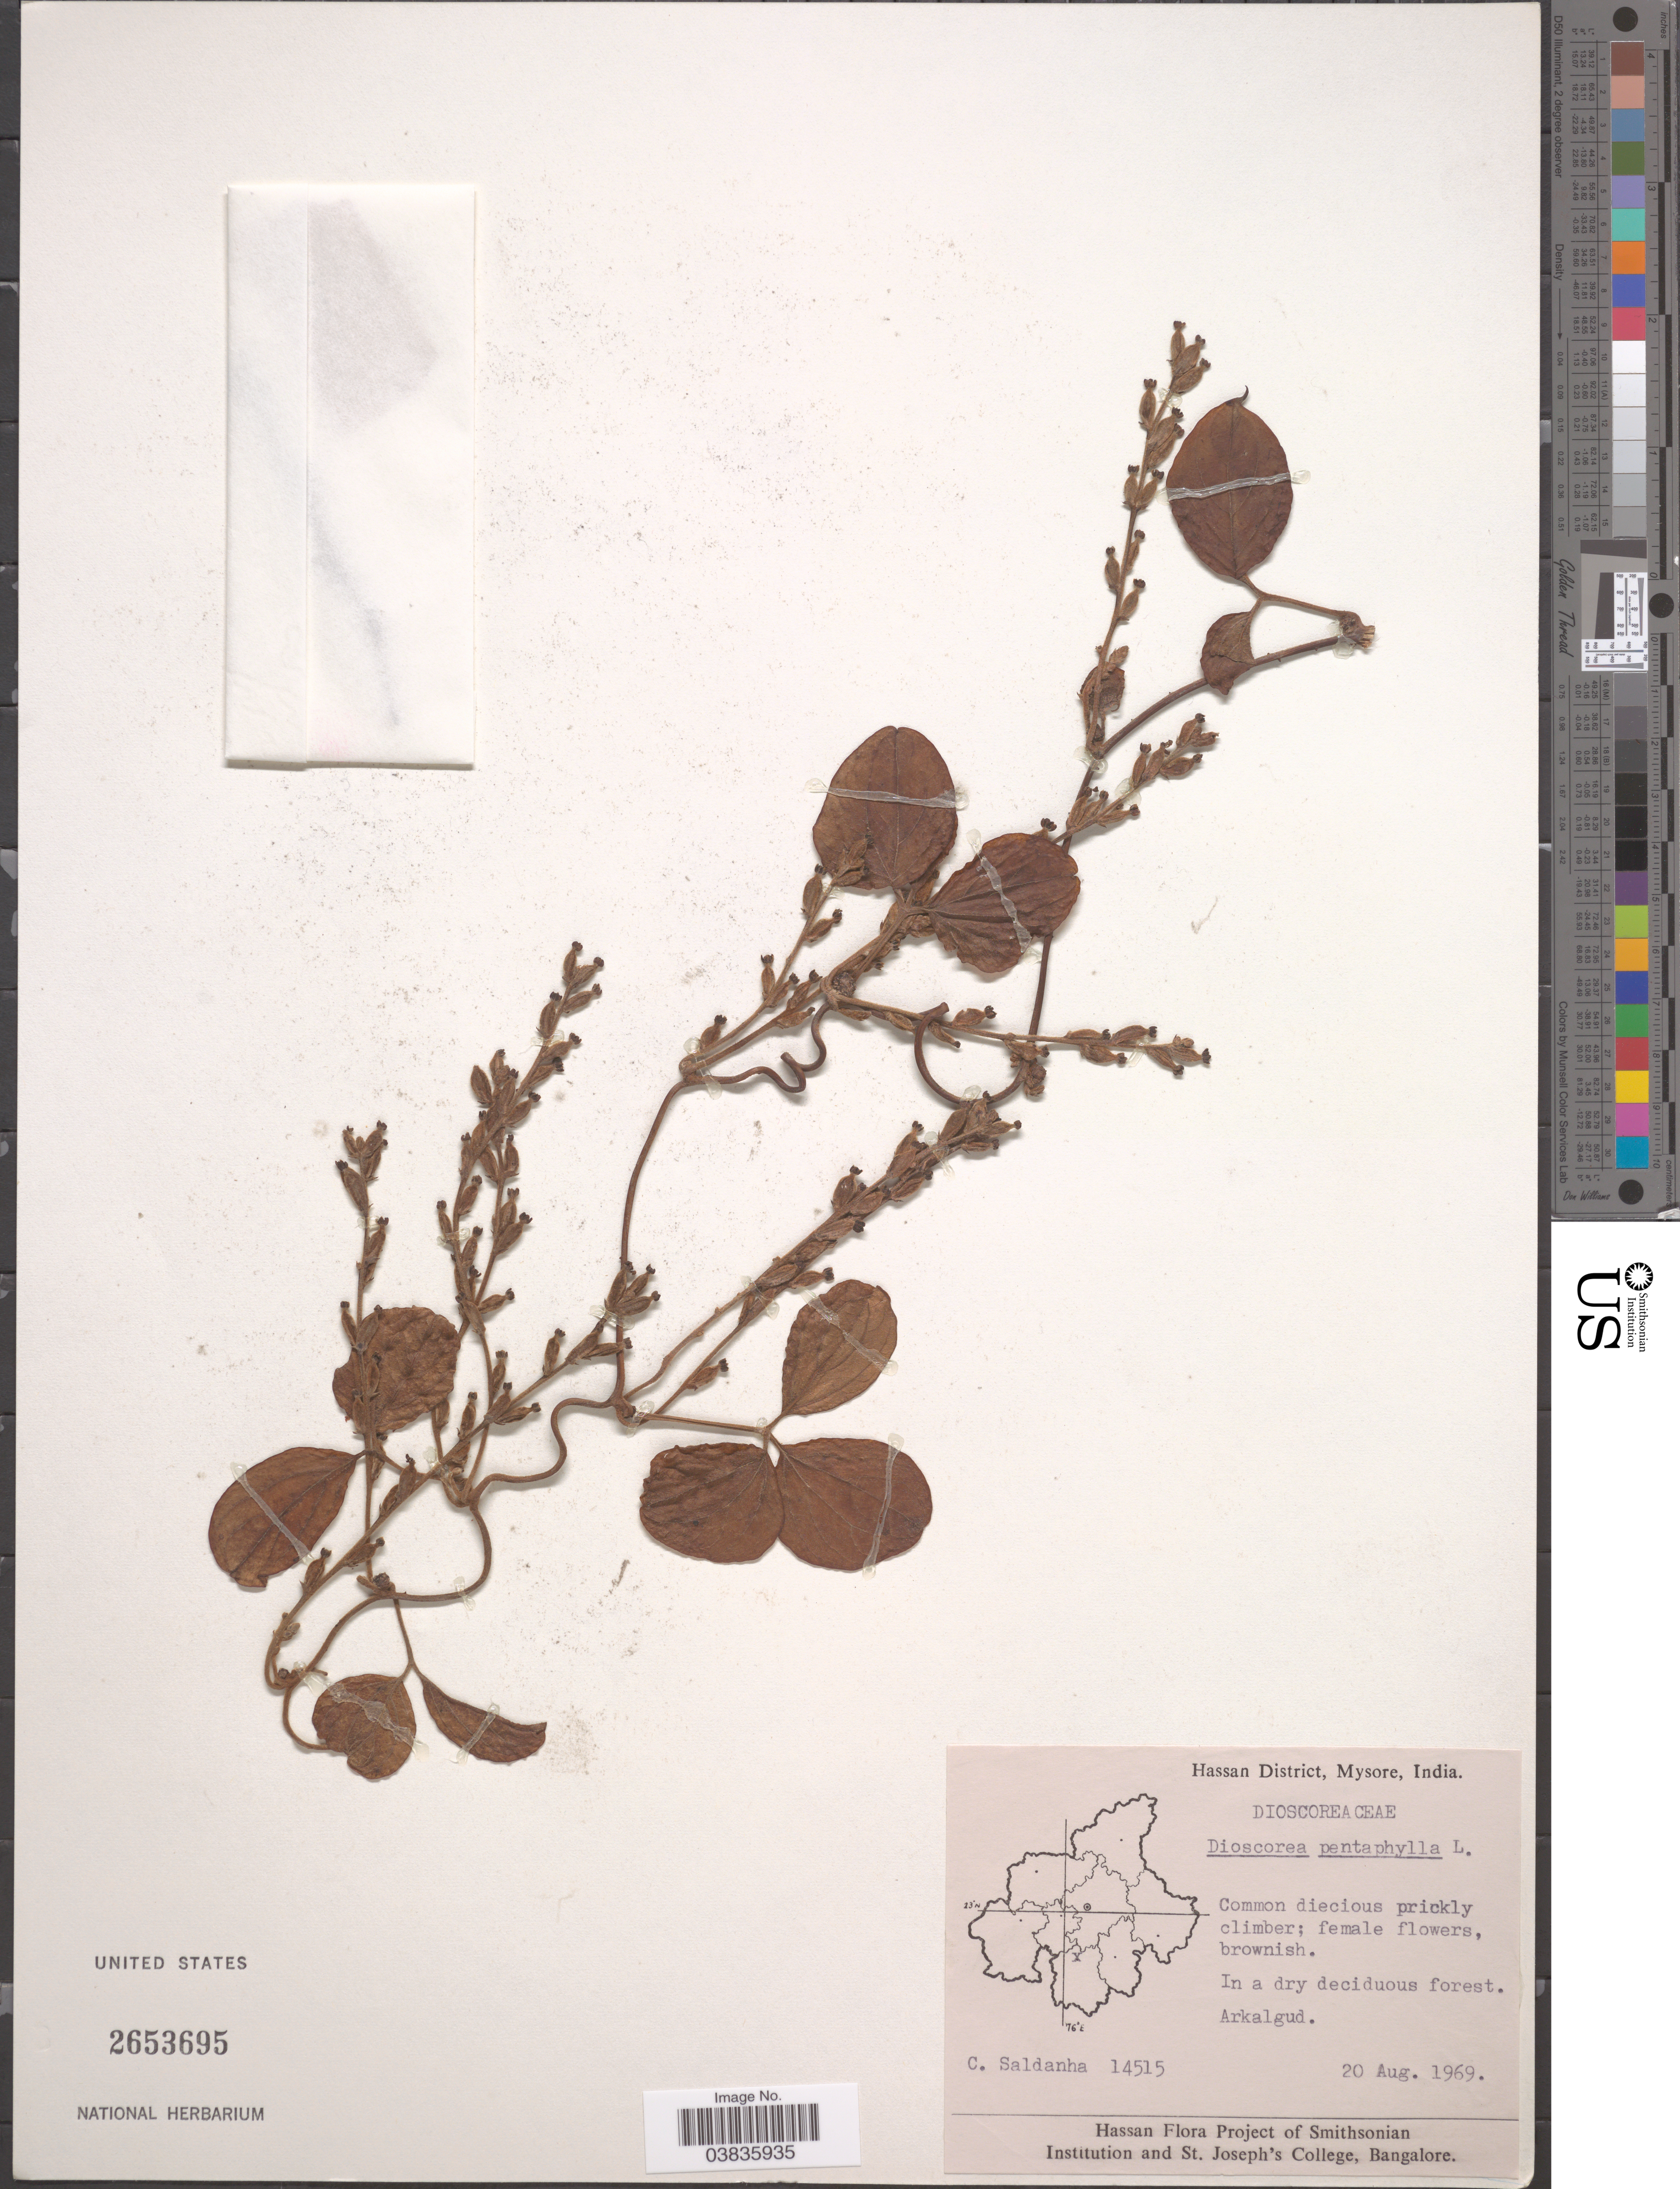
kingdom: Plantae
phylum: Tracheophyta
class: Liliopsida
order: Dioscoreales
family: Dioscoreaceae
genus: Dioscorea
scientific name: Dioscorea pentaphylla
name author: L.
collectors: C. Saldanha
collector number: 14515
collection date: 1969-08-20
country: India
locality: Hassan District, Mysore. Arkalgud.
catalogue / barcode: US 2653695